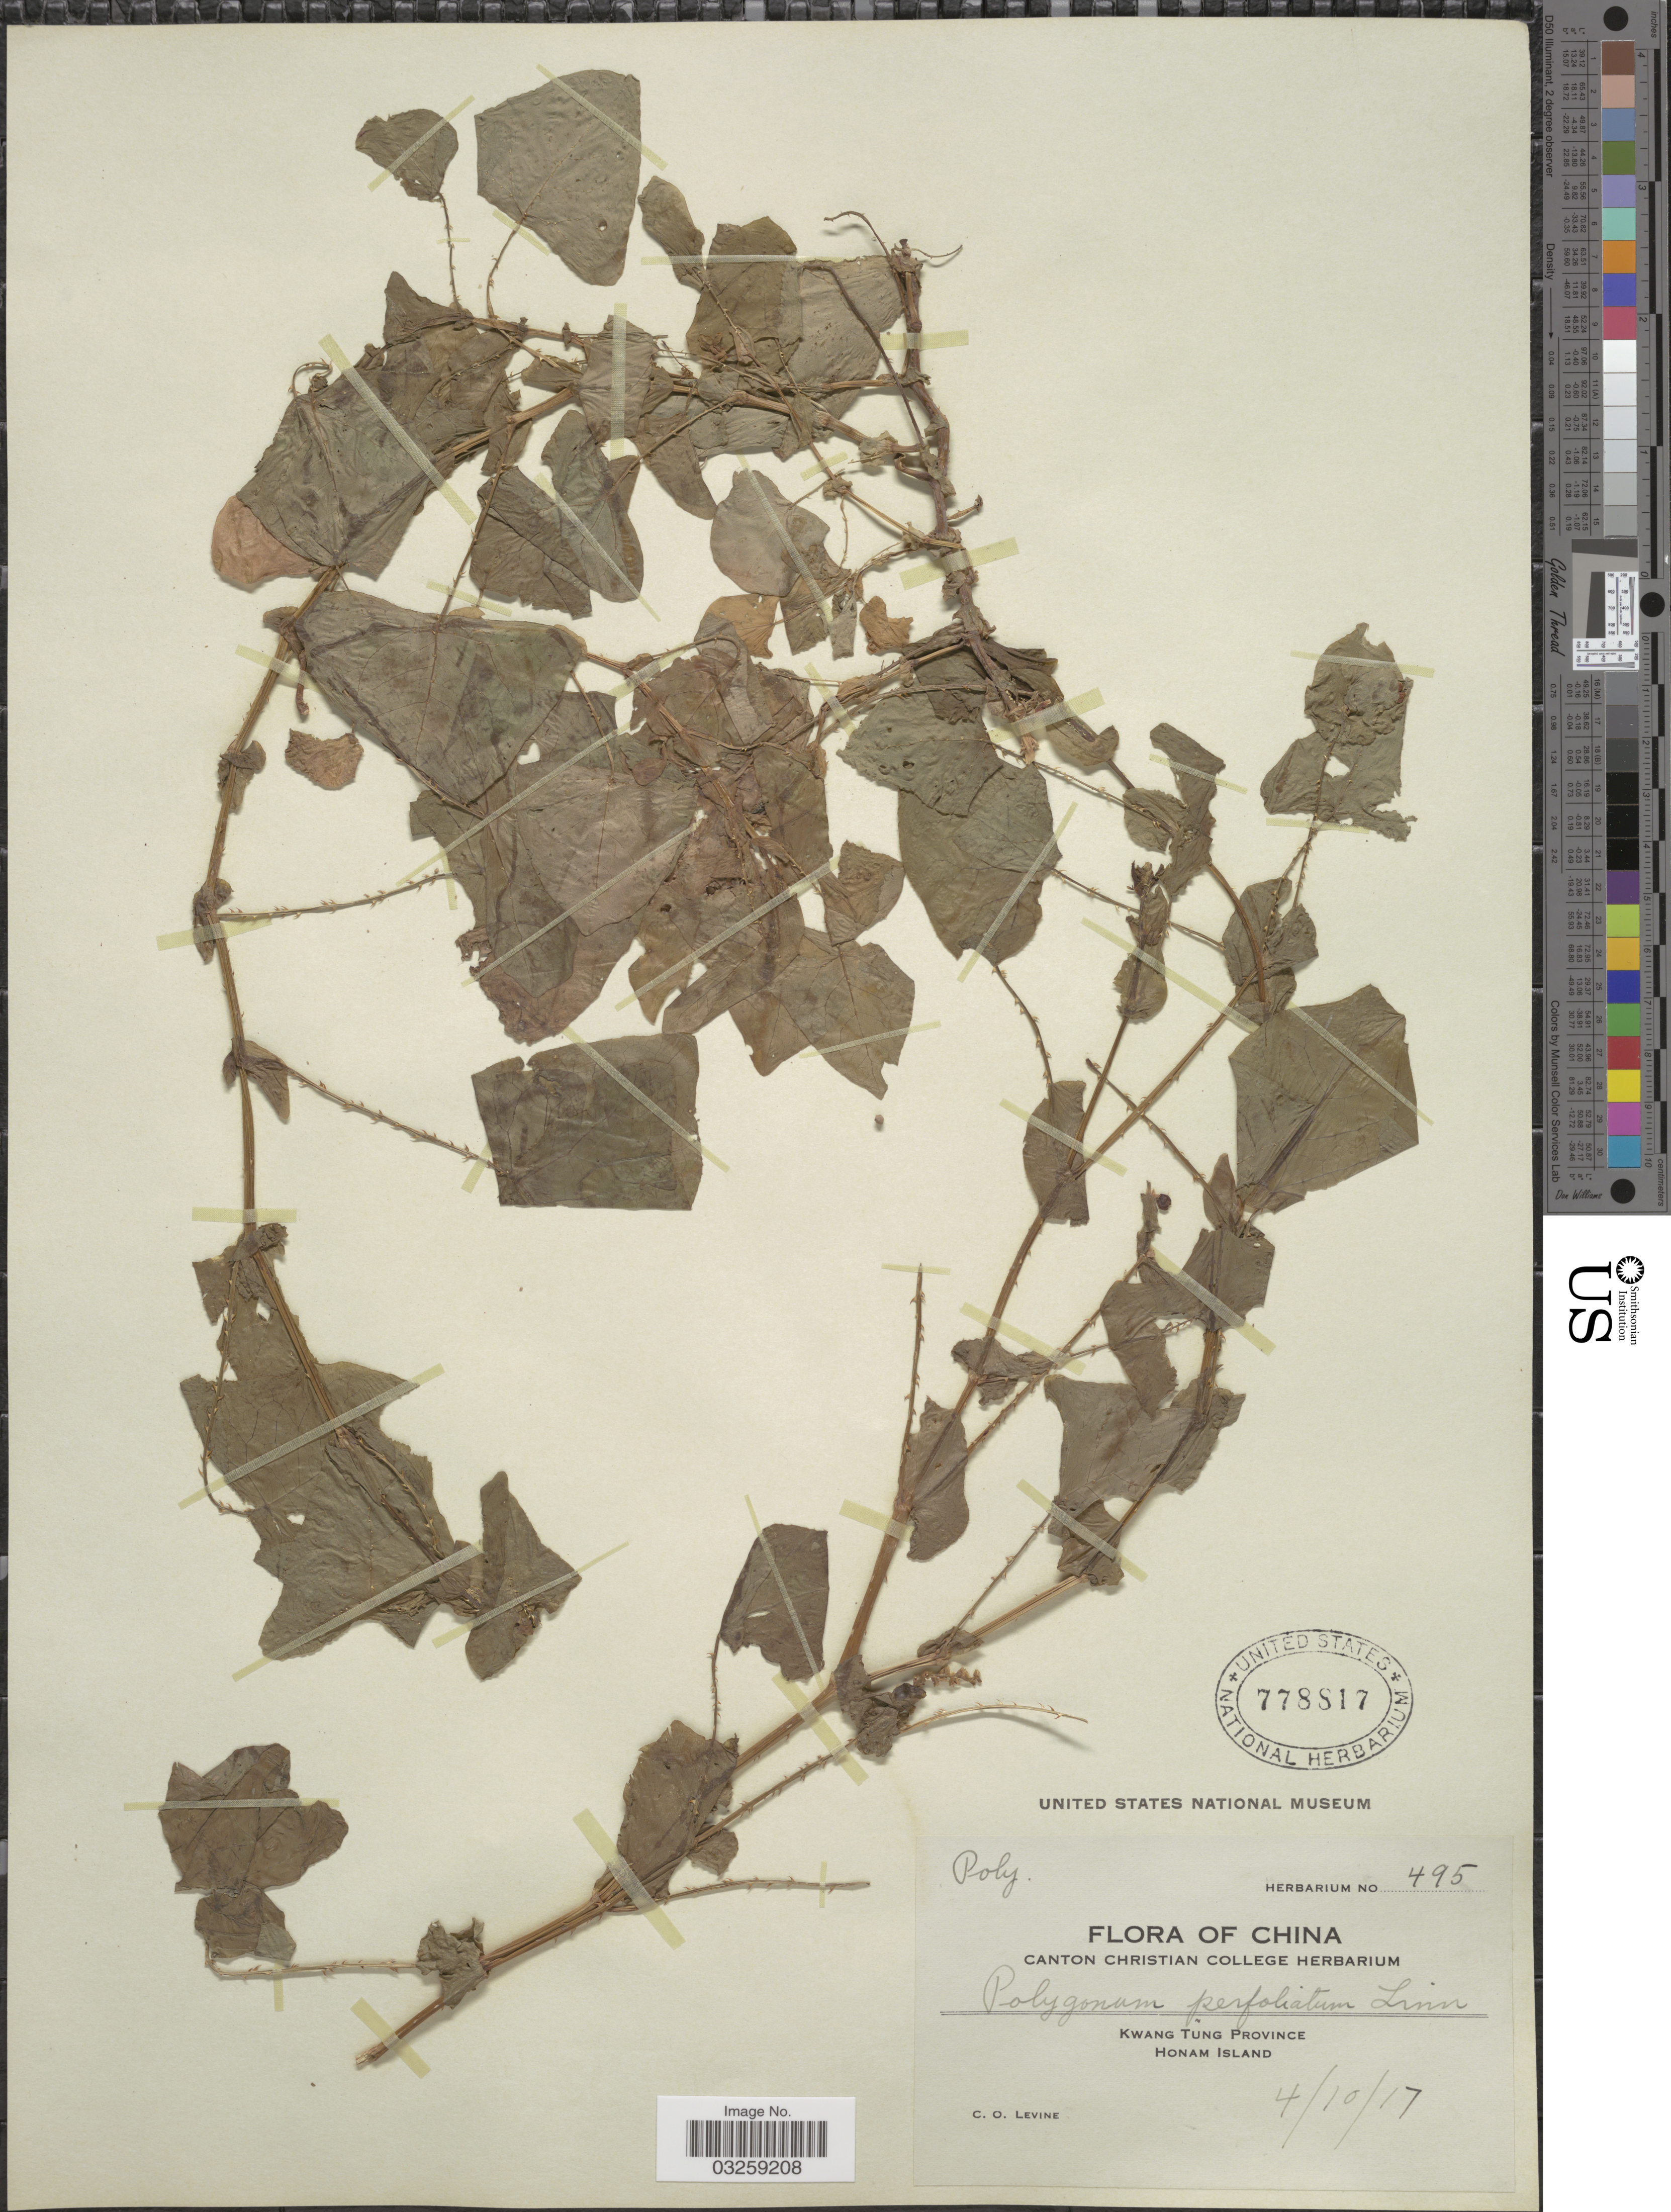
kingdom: Plantae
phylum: Tracheophyta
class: Magnoliopsida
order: Caryophyllales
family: Polygonaceae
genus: Polygonum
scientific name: Polygonum perfoliatum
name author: L.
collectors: C. O. Levine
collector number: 495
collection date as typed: Transcribed d/m/y: 4/10/17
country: China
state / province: Guangdong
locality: Kwang Tung Province. Honam Island.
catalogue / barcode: US 778817